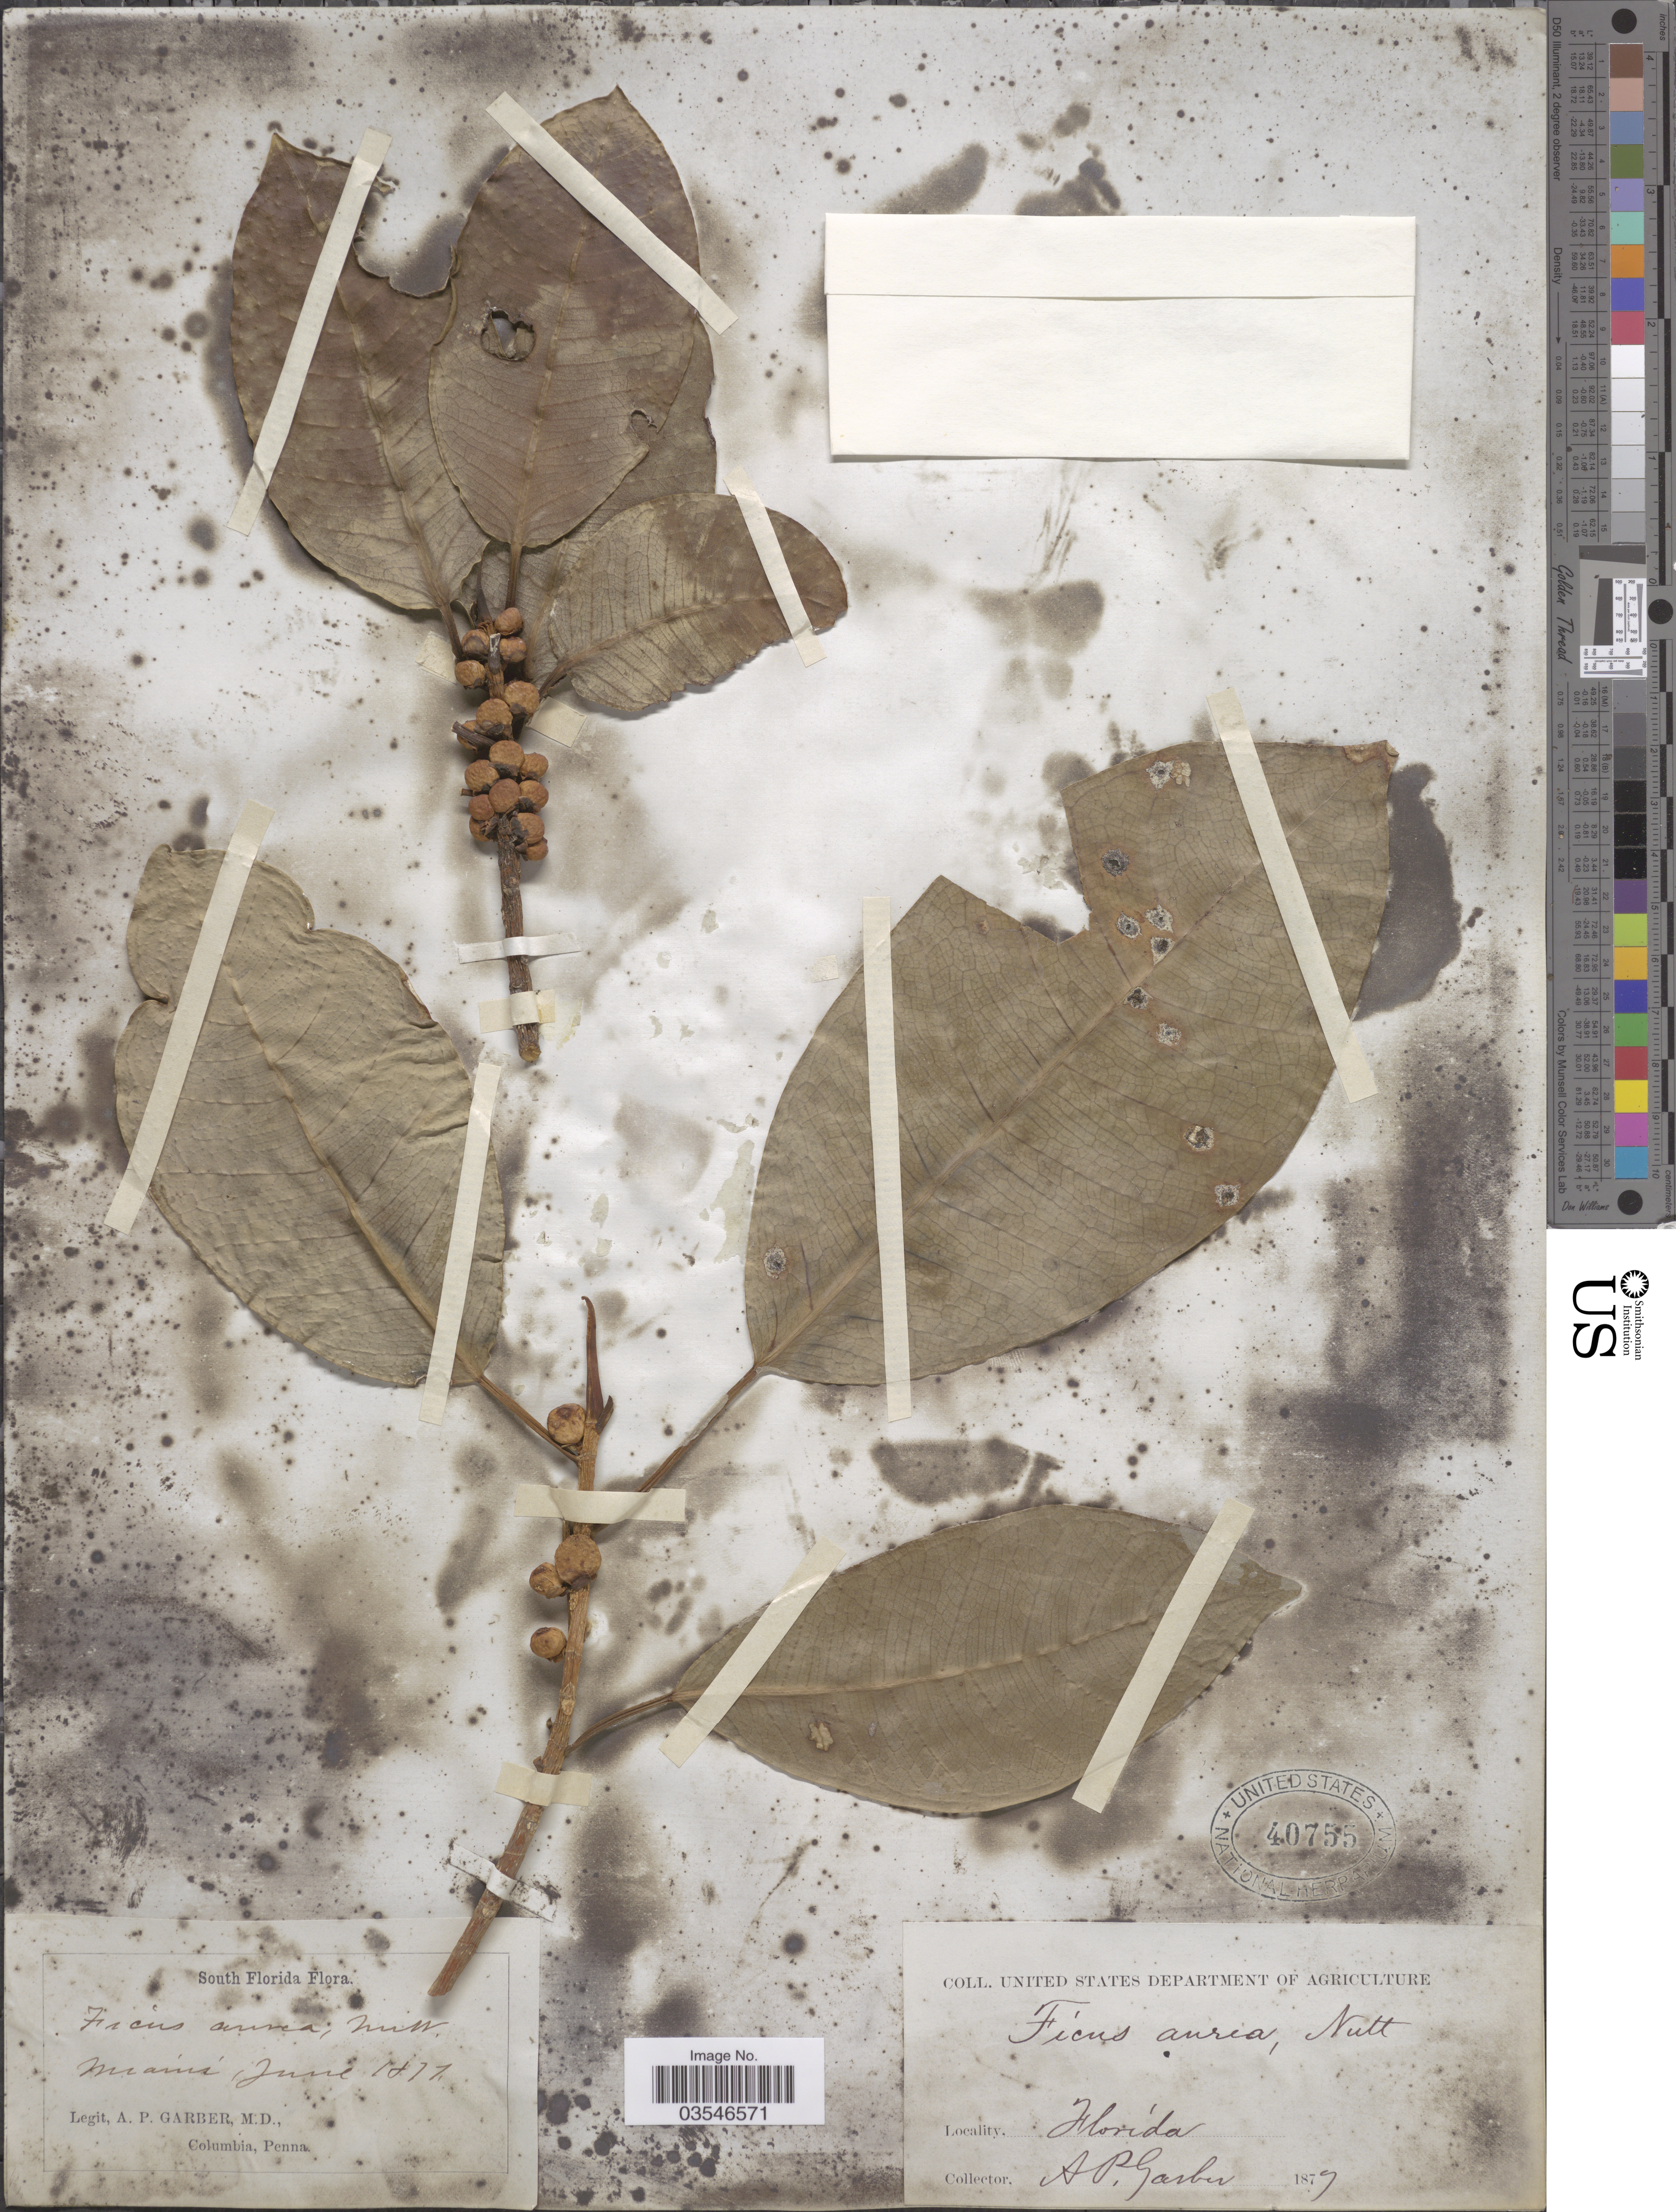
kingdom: Plantae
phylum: Tracheophyta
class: Magnoliopsida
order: Rosales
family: Moraceae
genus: Ficus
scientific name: Ficus aurea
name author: Nutt.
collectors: A. P. Garber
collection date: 1877-06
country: United States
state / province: Florida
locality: South Florida. Miami.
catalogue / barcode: US 40755